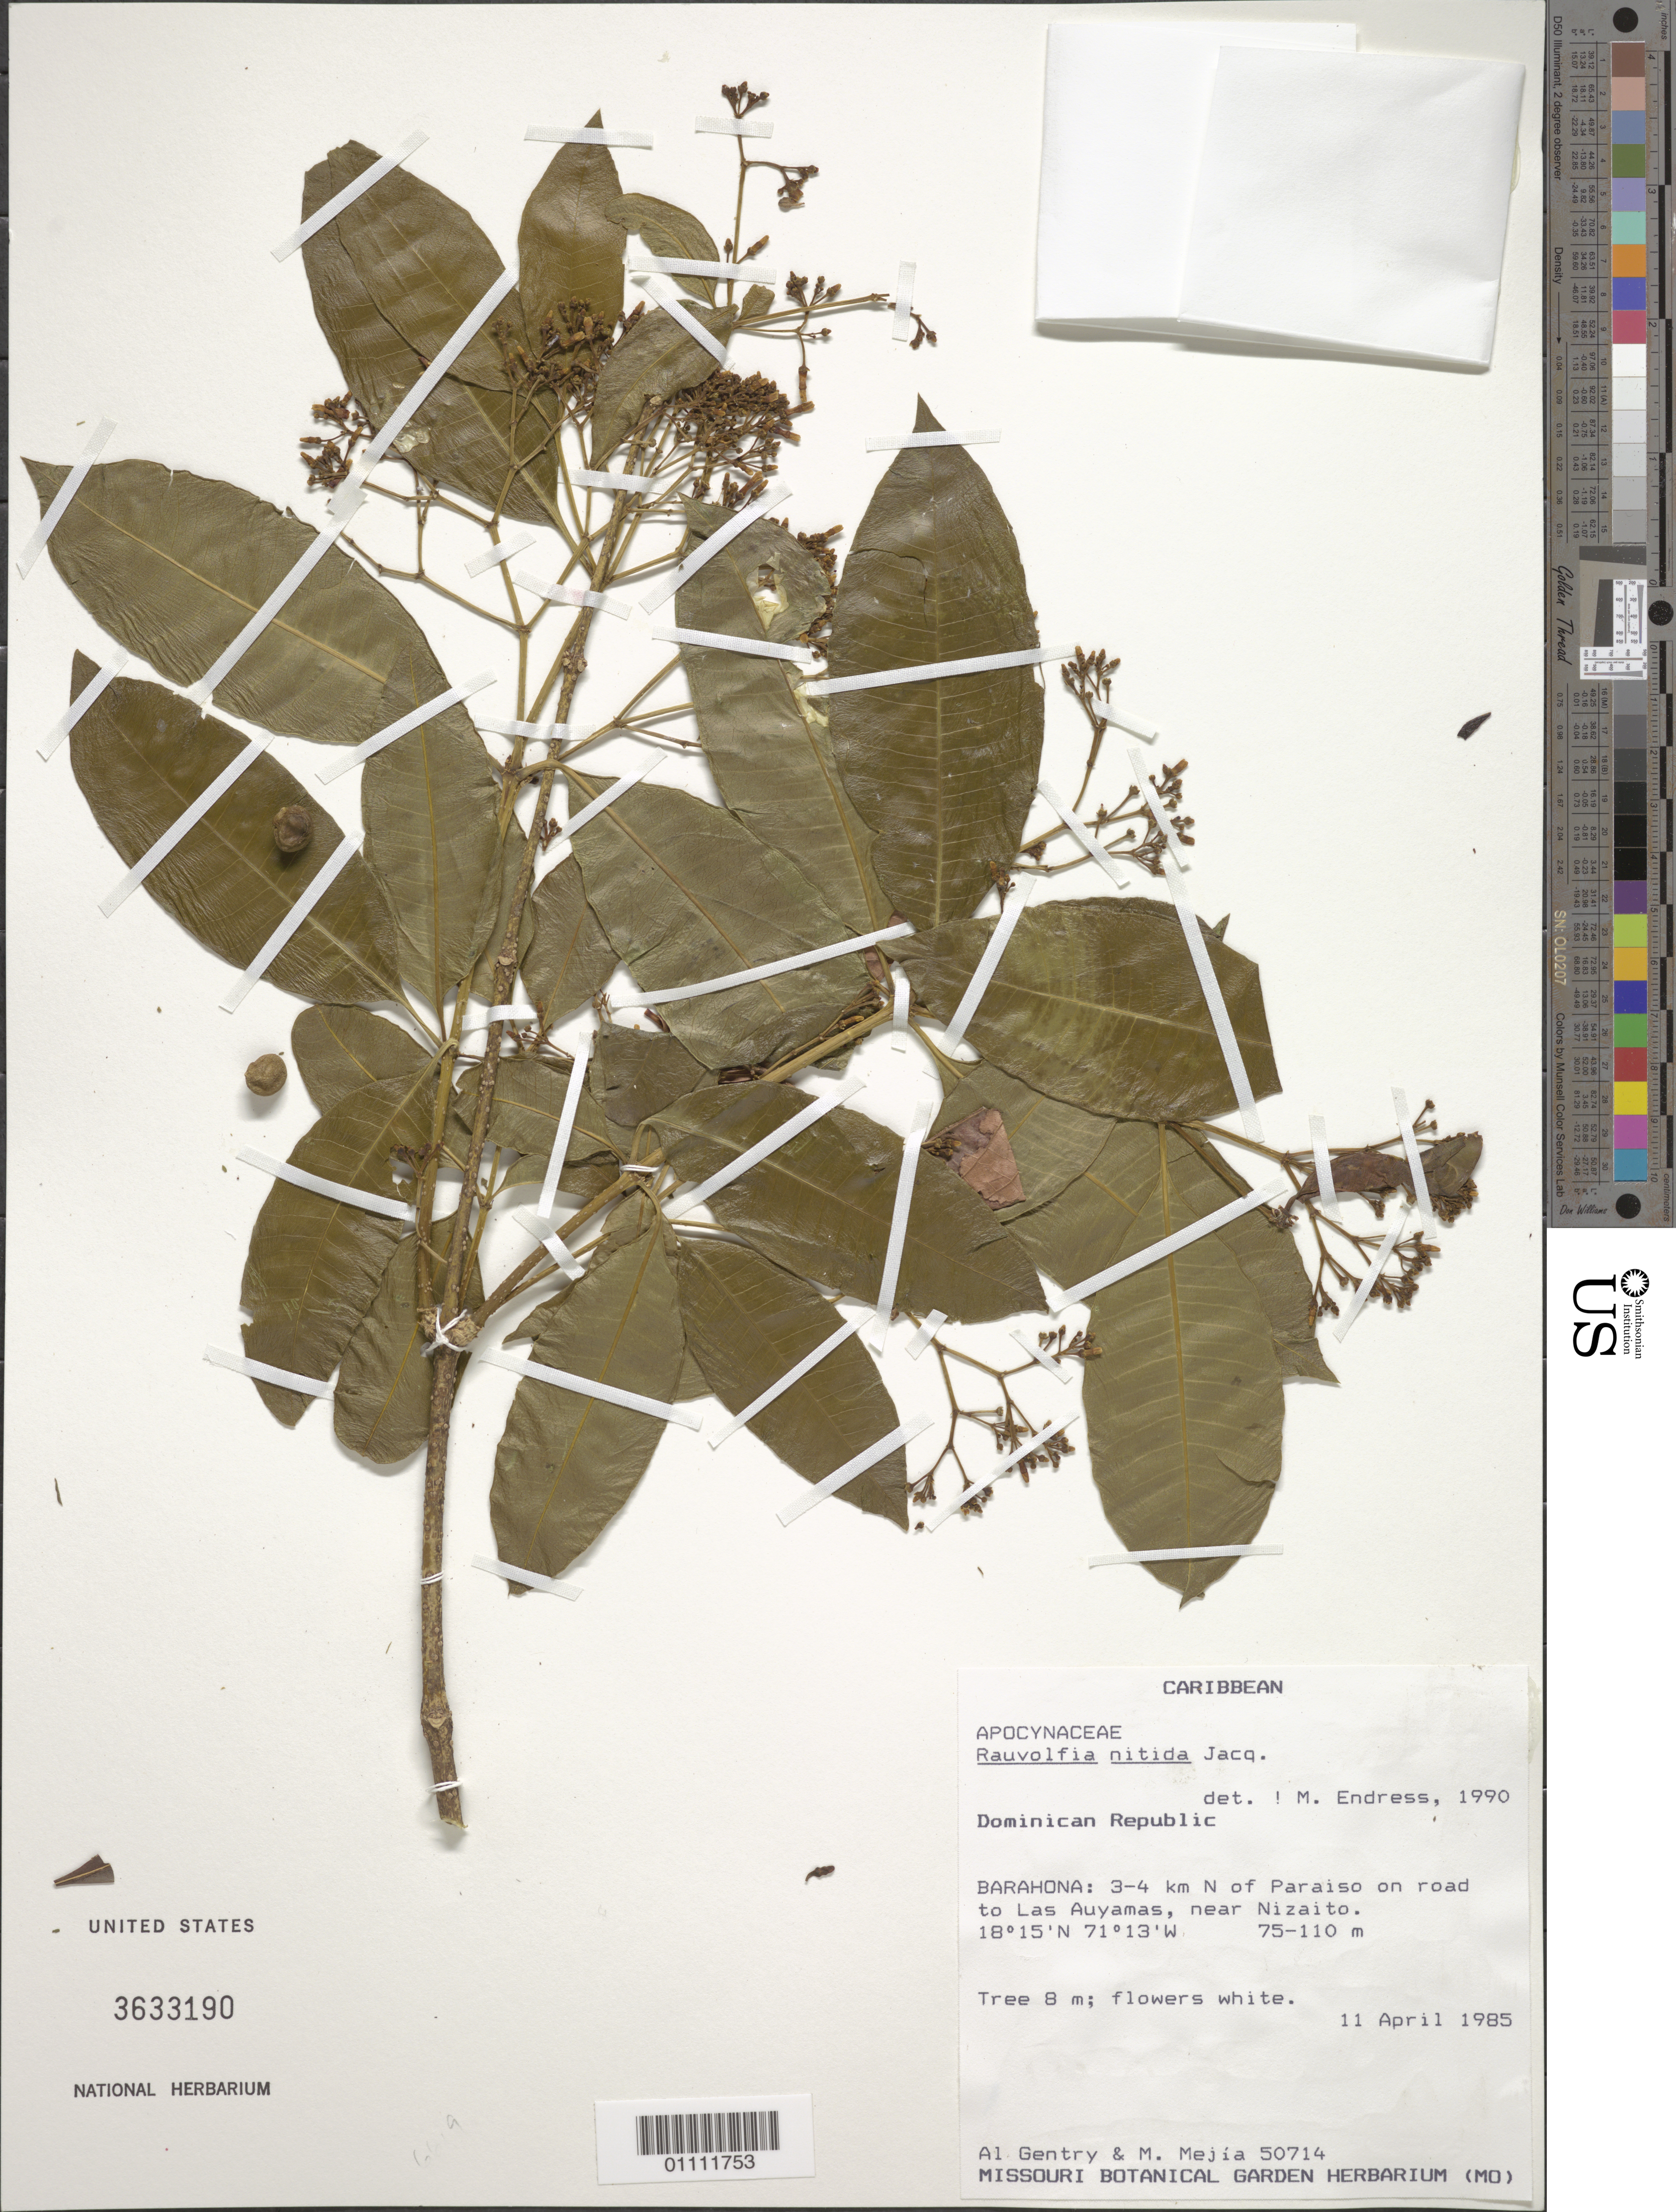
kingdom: Plantae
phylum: Tracheophyta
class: Magnoliopsida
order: Gentianales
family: Apocynaceae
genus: Rauvolfia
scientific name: Rauvolfia nitida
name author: Jacq.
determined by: Endress, M.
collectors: A. H. Gentry & M. Mejia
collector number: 50714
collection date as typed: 11 Apr 1985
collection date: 1985-04-11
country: Dominican Republic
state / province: Barahona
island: Hispaniola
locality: Paraiso, 3-4 km N, on road to las Auyamas, near Nizaito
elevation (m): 75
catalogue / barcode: US 3633190